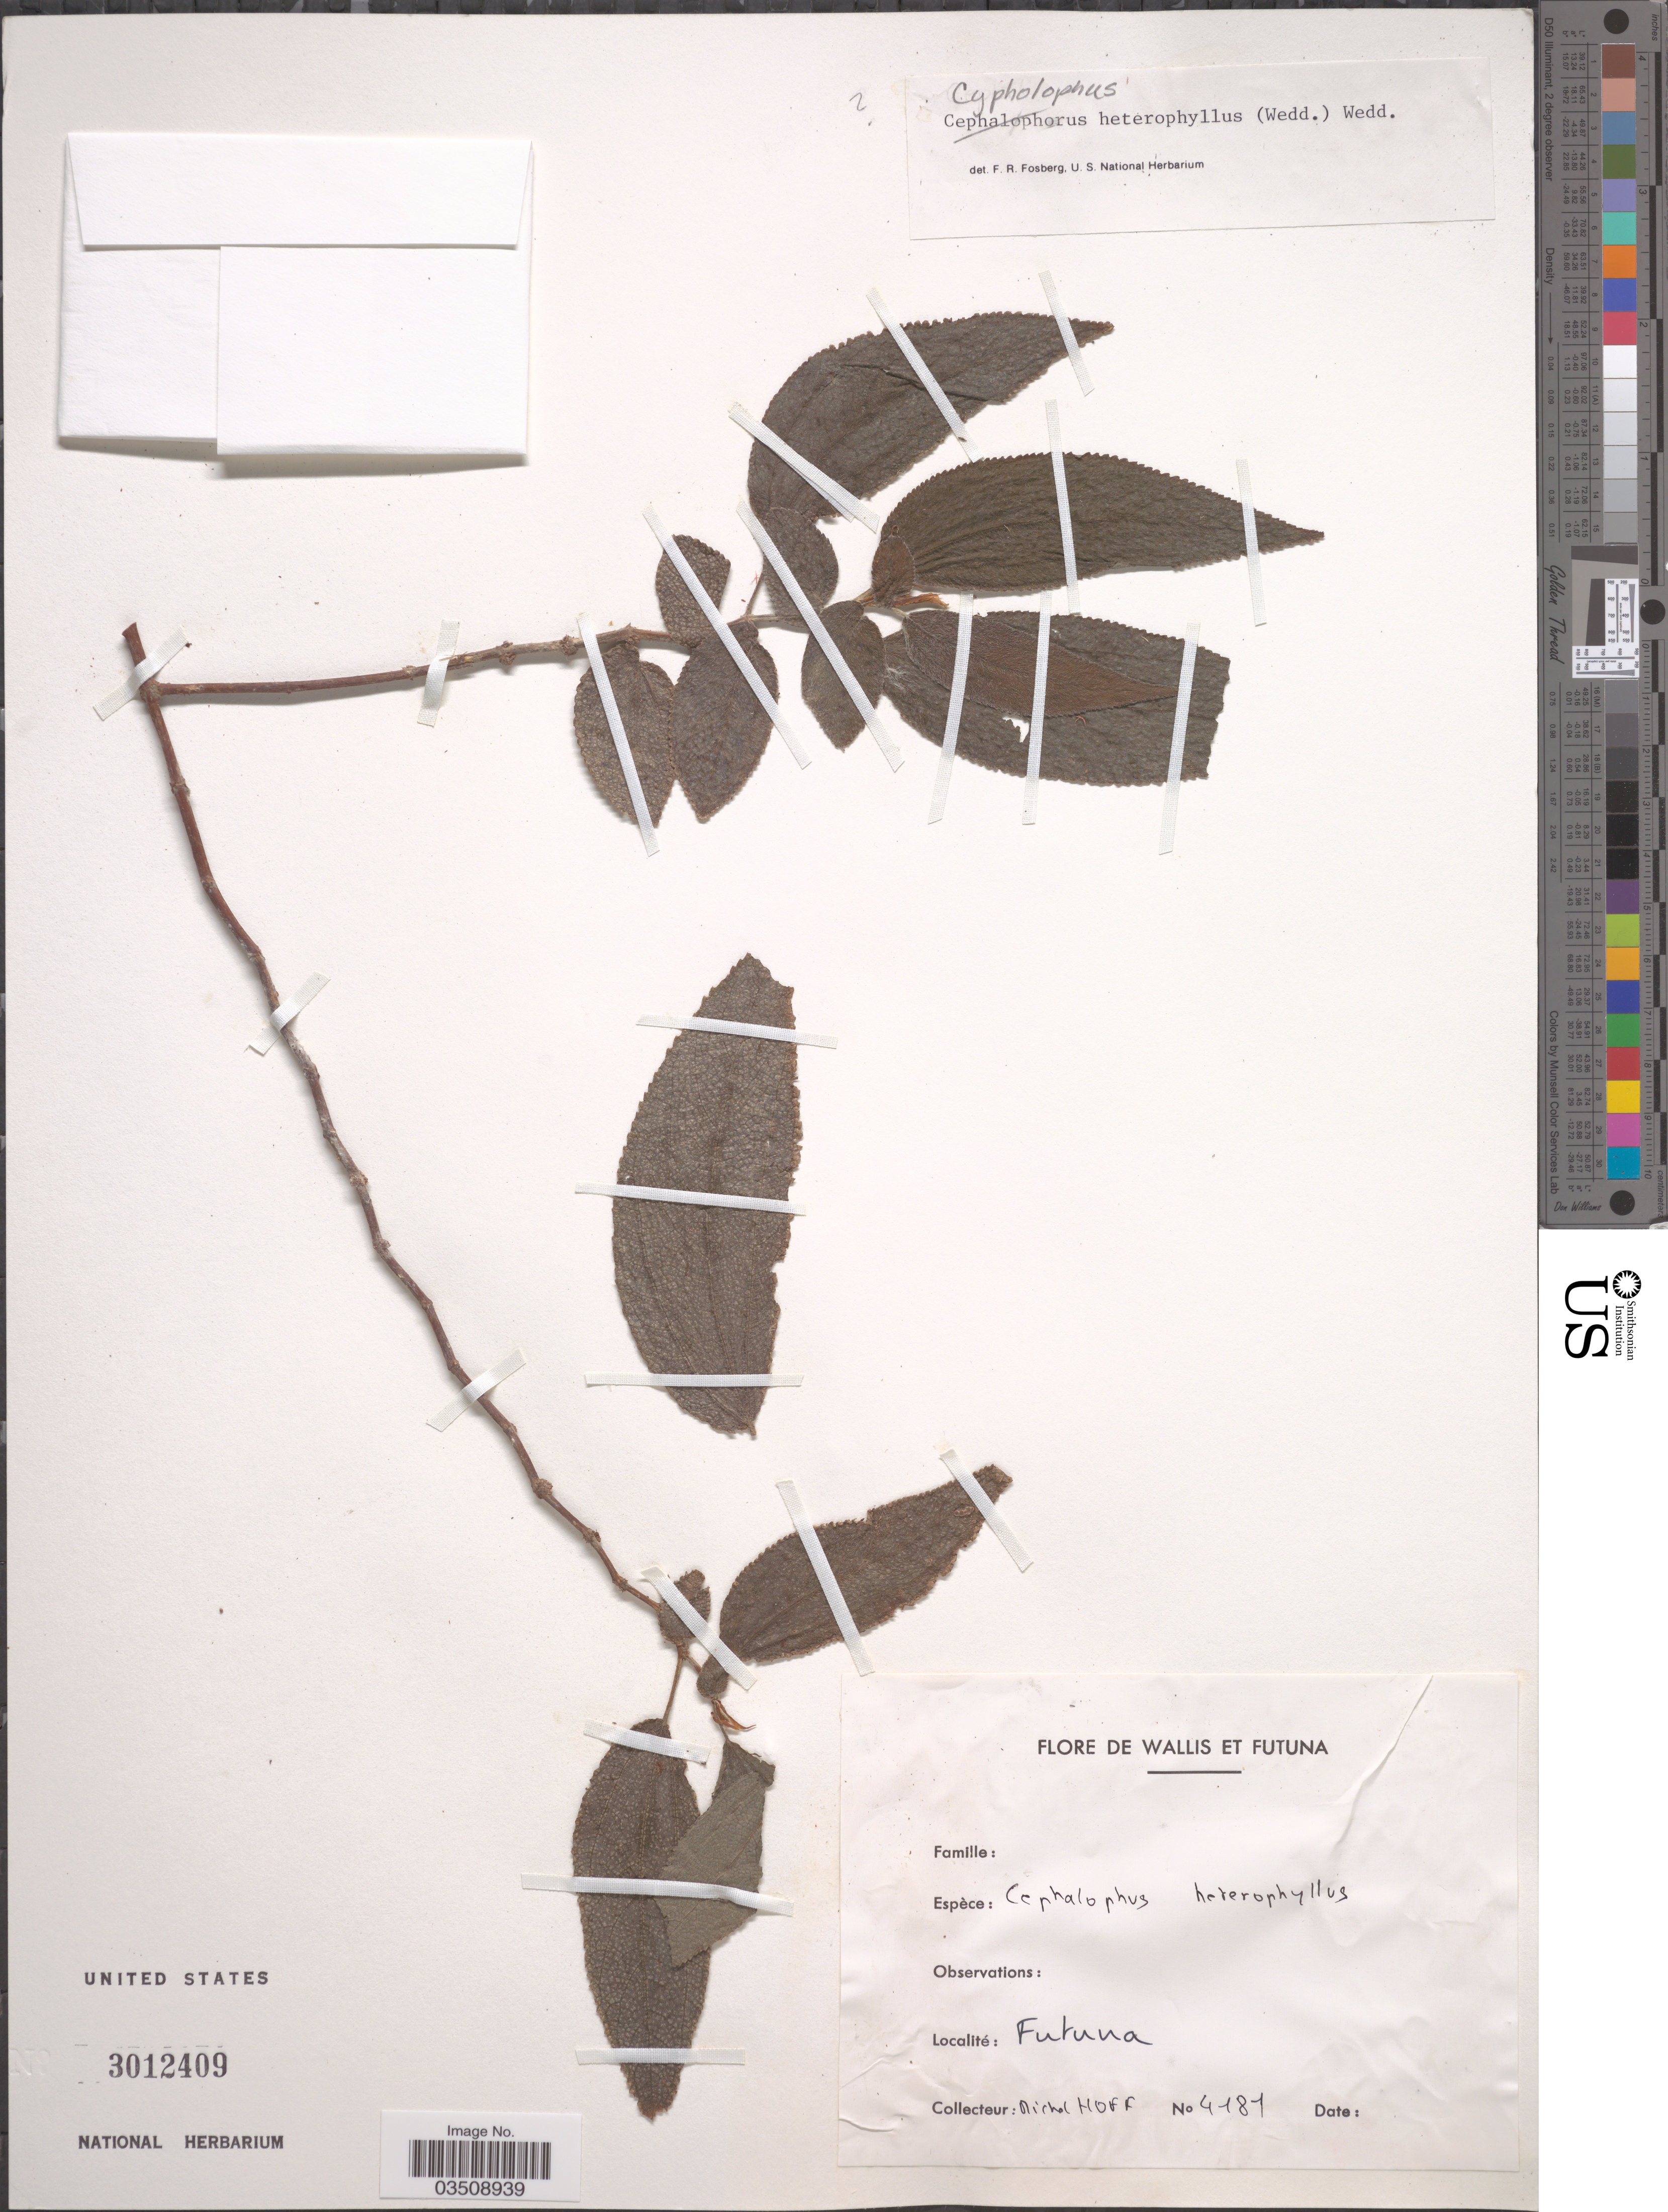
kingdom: Plantae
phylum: Tracheophyta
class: Magnoliopsida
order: Rosales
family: Urticaceae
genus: Cypholophus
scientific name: Cypholophus heterophyllus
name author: Wedd.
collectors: M. Hoff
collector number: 4181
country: Wallis and Futuna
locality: Futuna.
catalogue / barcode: US 3012409